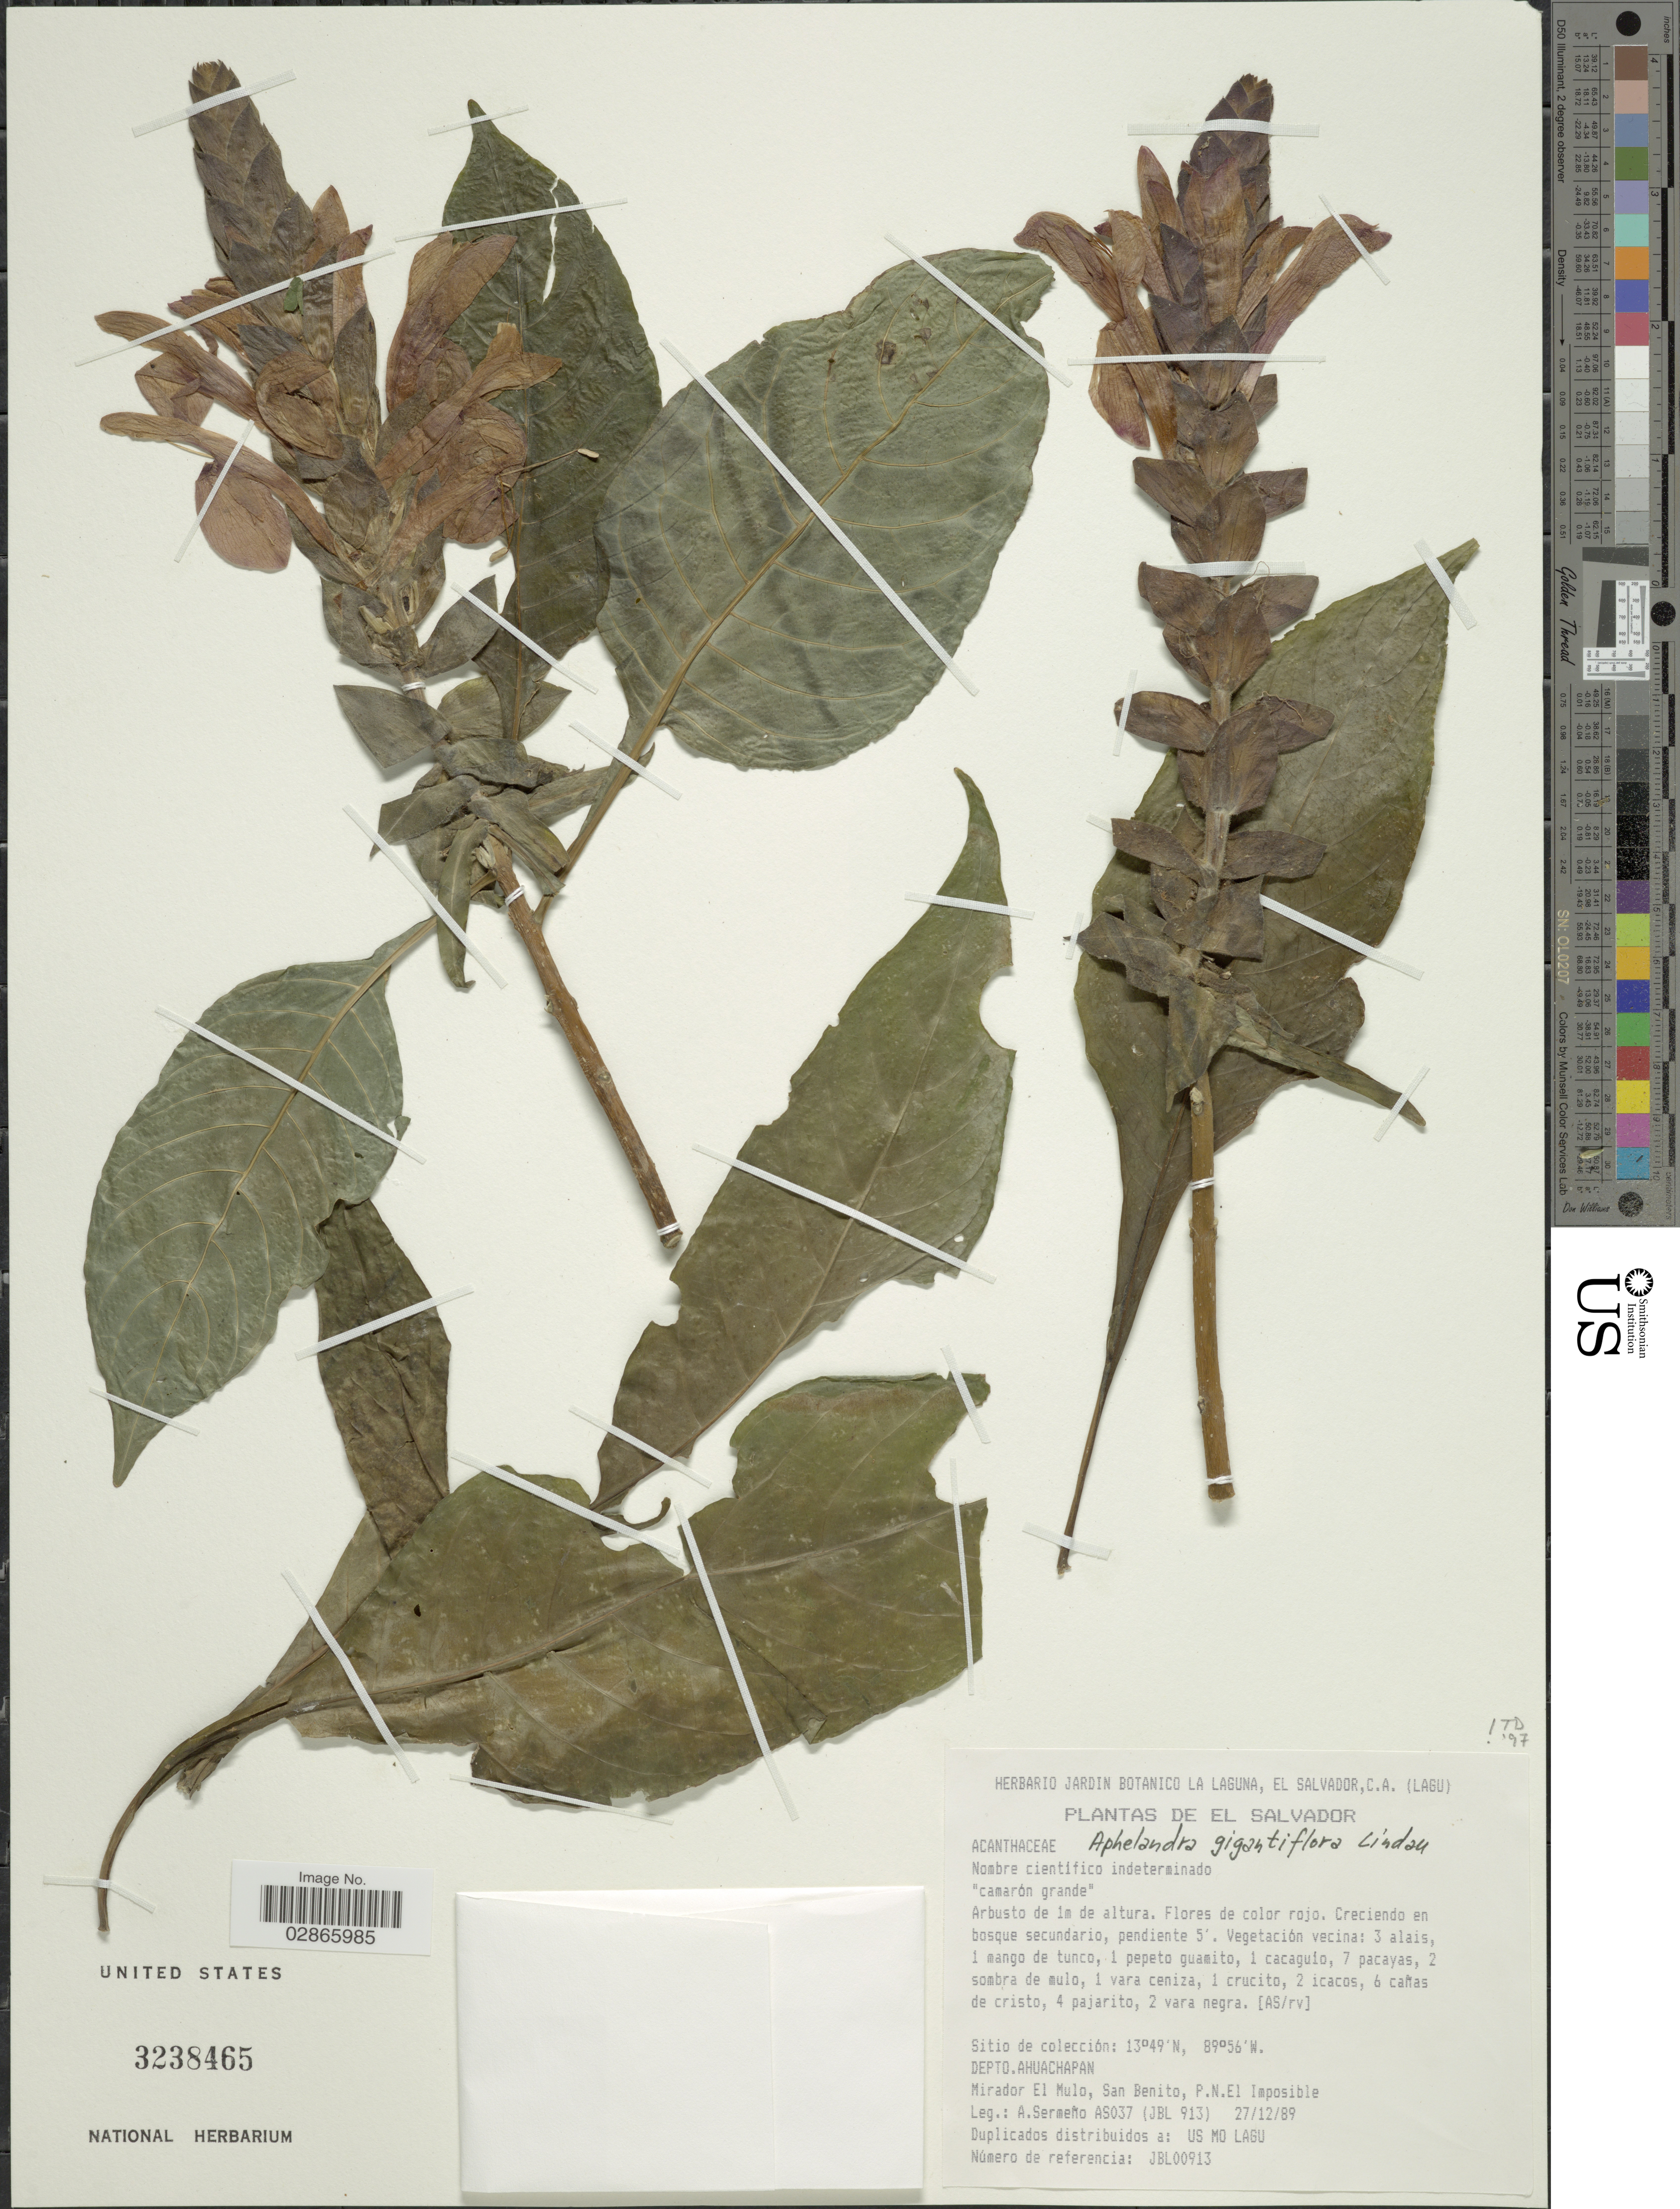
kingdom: Plantae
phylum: Tracheophyta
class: Magnoliopsida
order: Lamiales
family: Acanthaceae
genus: Aphelandra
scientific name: Aphelandra gigantiflora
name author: Lindau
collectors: A. Sermeno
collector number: AS037 (JBL 913)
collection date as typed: Transcribed d/m/y: 27/12/89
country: El Salvador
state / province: Ahuachapan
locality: Depto. Ahuachapan. Mirador El Mulo, San Benito, P.N.El Imposible.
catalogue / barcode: US 3238465